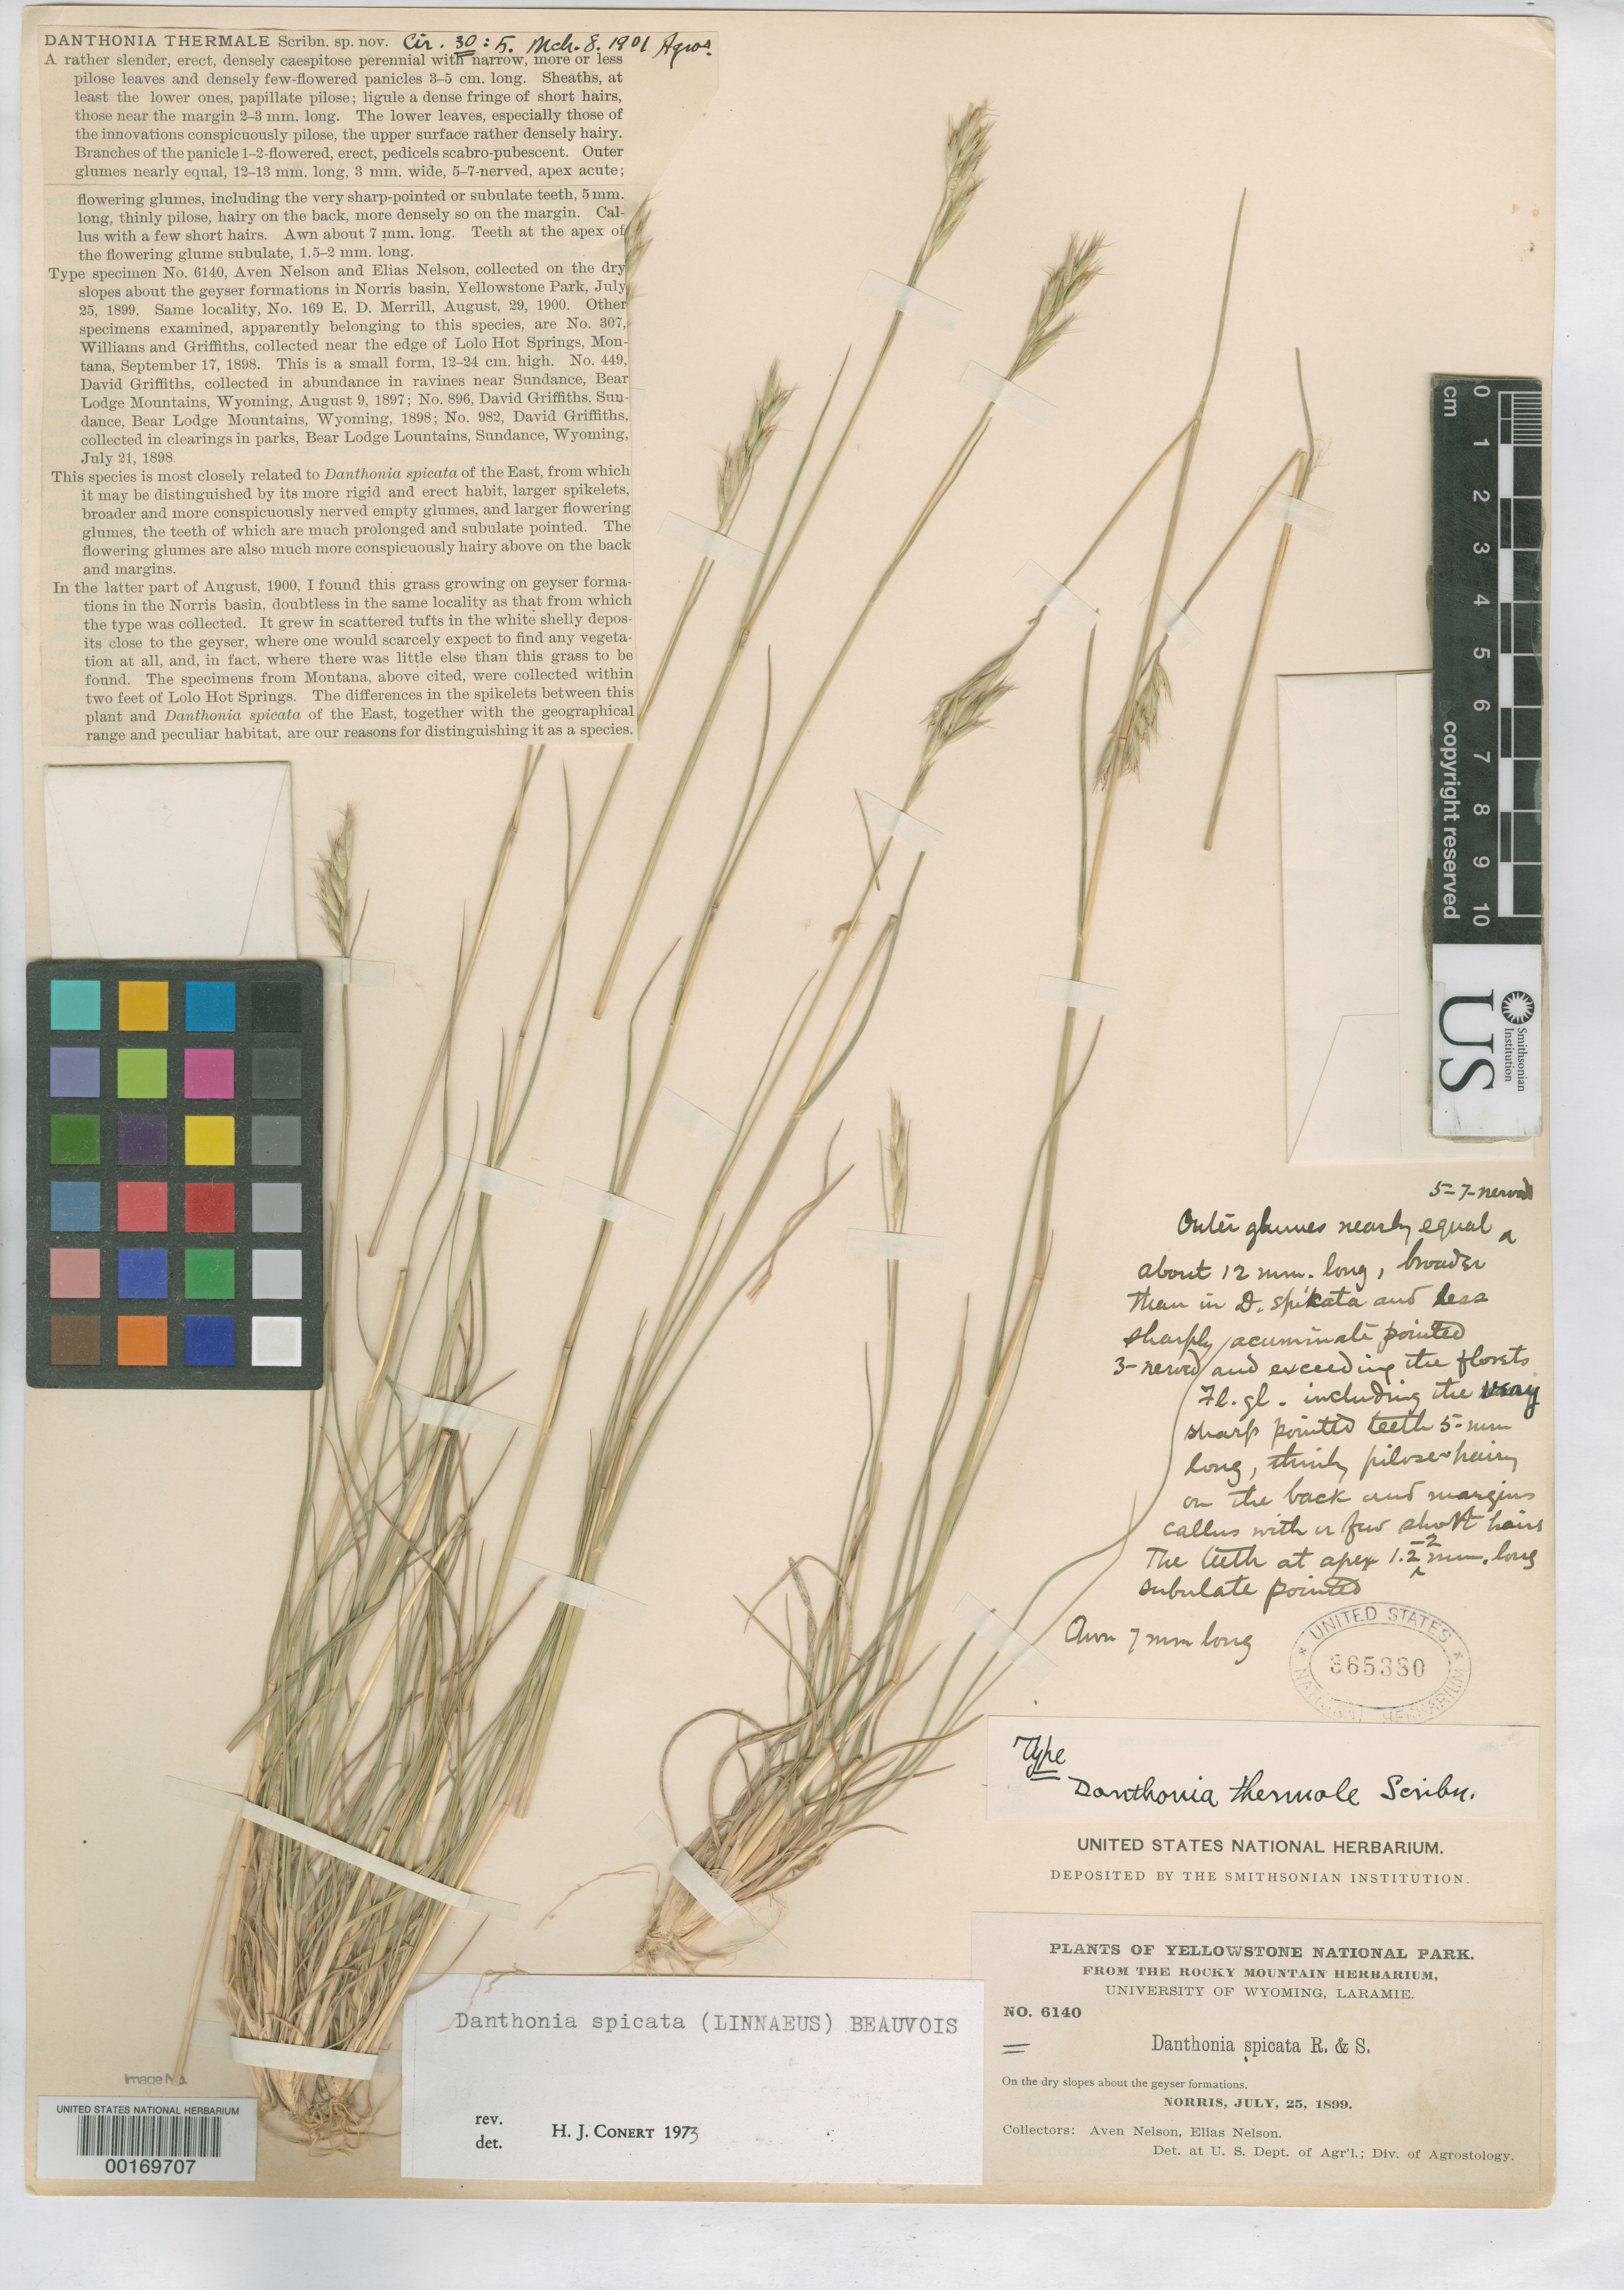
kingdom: Plantae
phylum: Tracheophyta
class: Liliopsida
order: Poales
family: Poaceae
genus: Danthonia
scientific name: Danthonia thermale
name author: Scribn.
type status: Isotype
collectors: A. Nelson & E. Nelson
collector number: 6140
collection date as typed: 25 Jul 1899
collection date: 1899-07-25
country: United States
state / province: Wyoming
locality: Yellowstone National Park, dry slopes about geyser formation in Norris Basin.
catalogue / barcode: US 365380